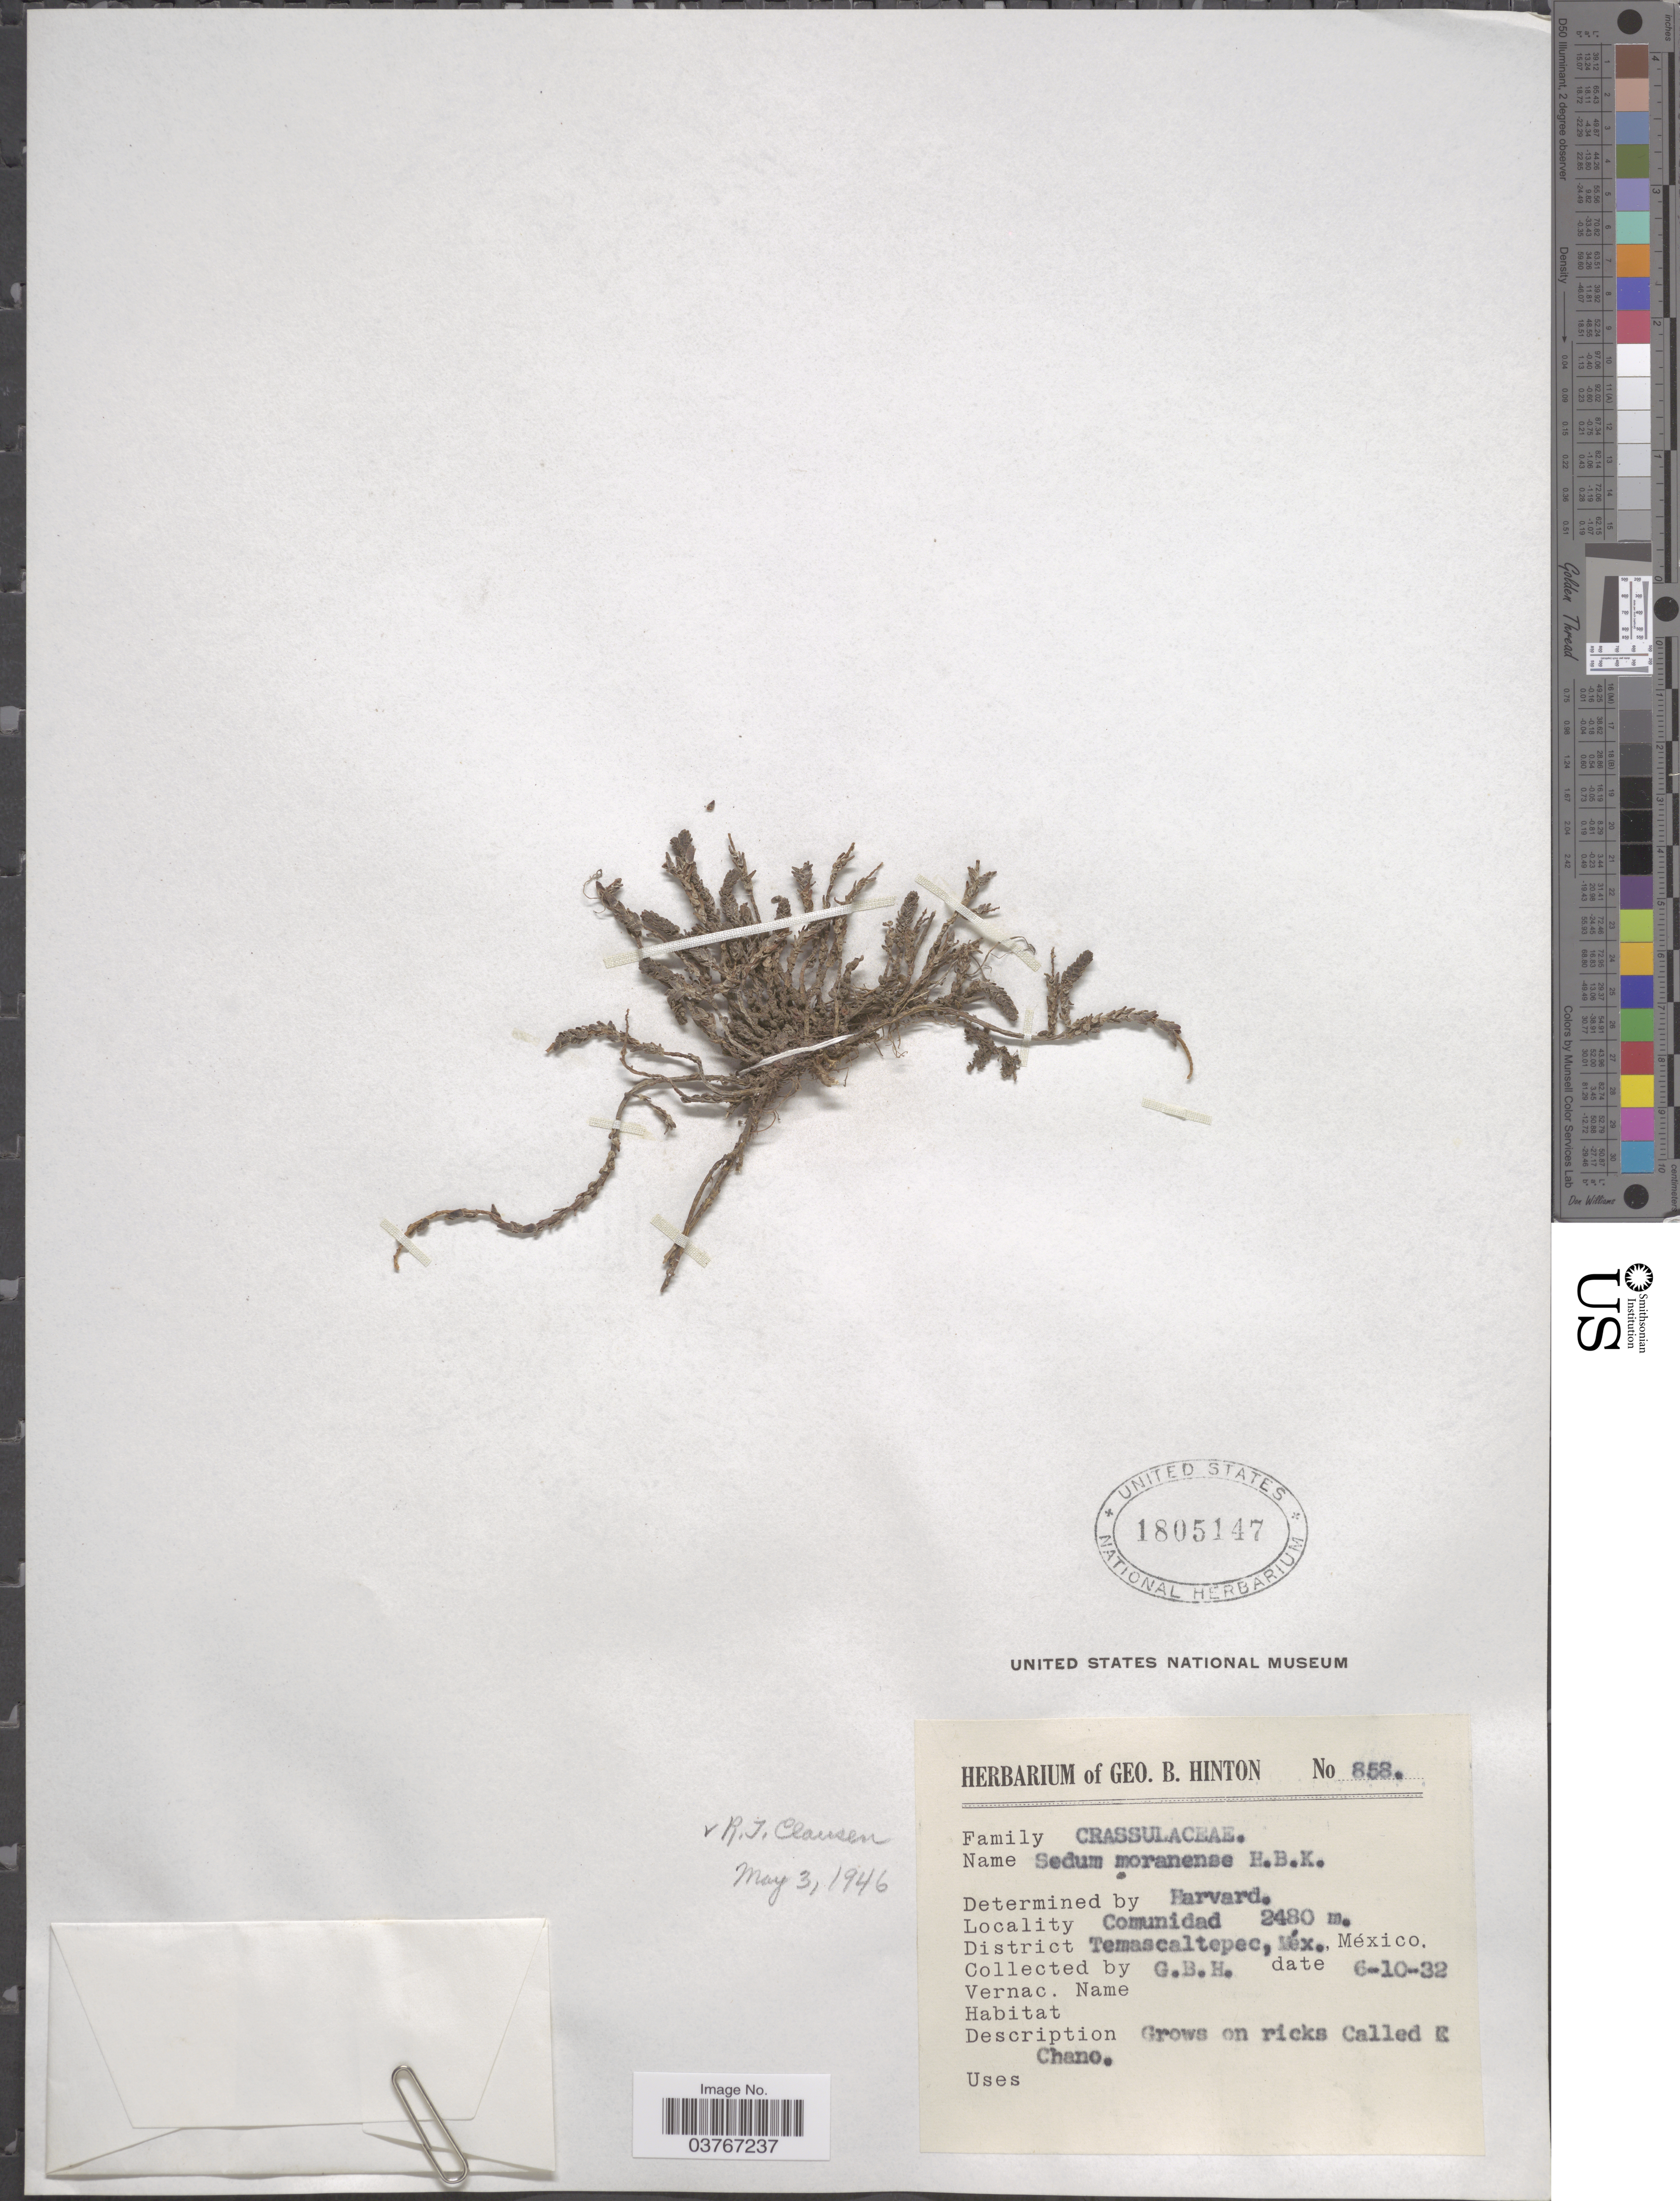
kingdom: Plantae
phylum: Tracheophyta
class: Magnoliopsida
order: Saxifragales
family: Crassulaceae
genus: Sedum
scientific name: Sedum moranense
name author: Kunth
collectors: G. B. Hinton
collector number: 858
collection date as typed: Transcribed d/m/y: 6/10/32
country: Mexico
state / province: México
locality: Comunidad. District Temascaltepec.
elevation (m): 2480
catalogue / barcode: US 1805147